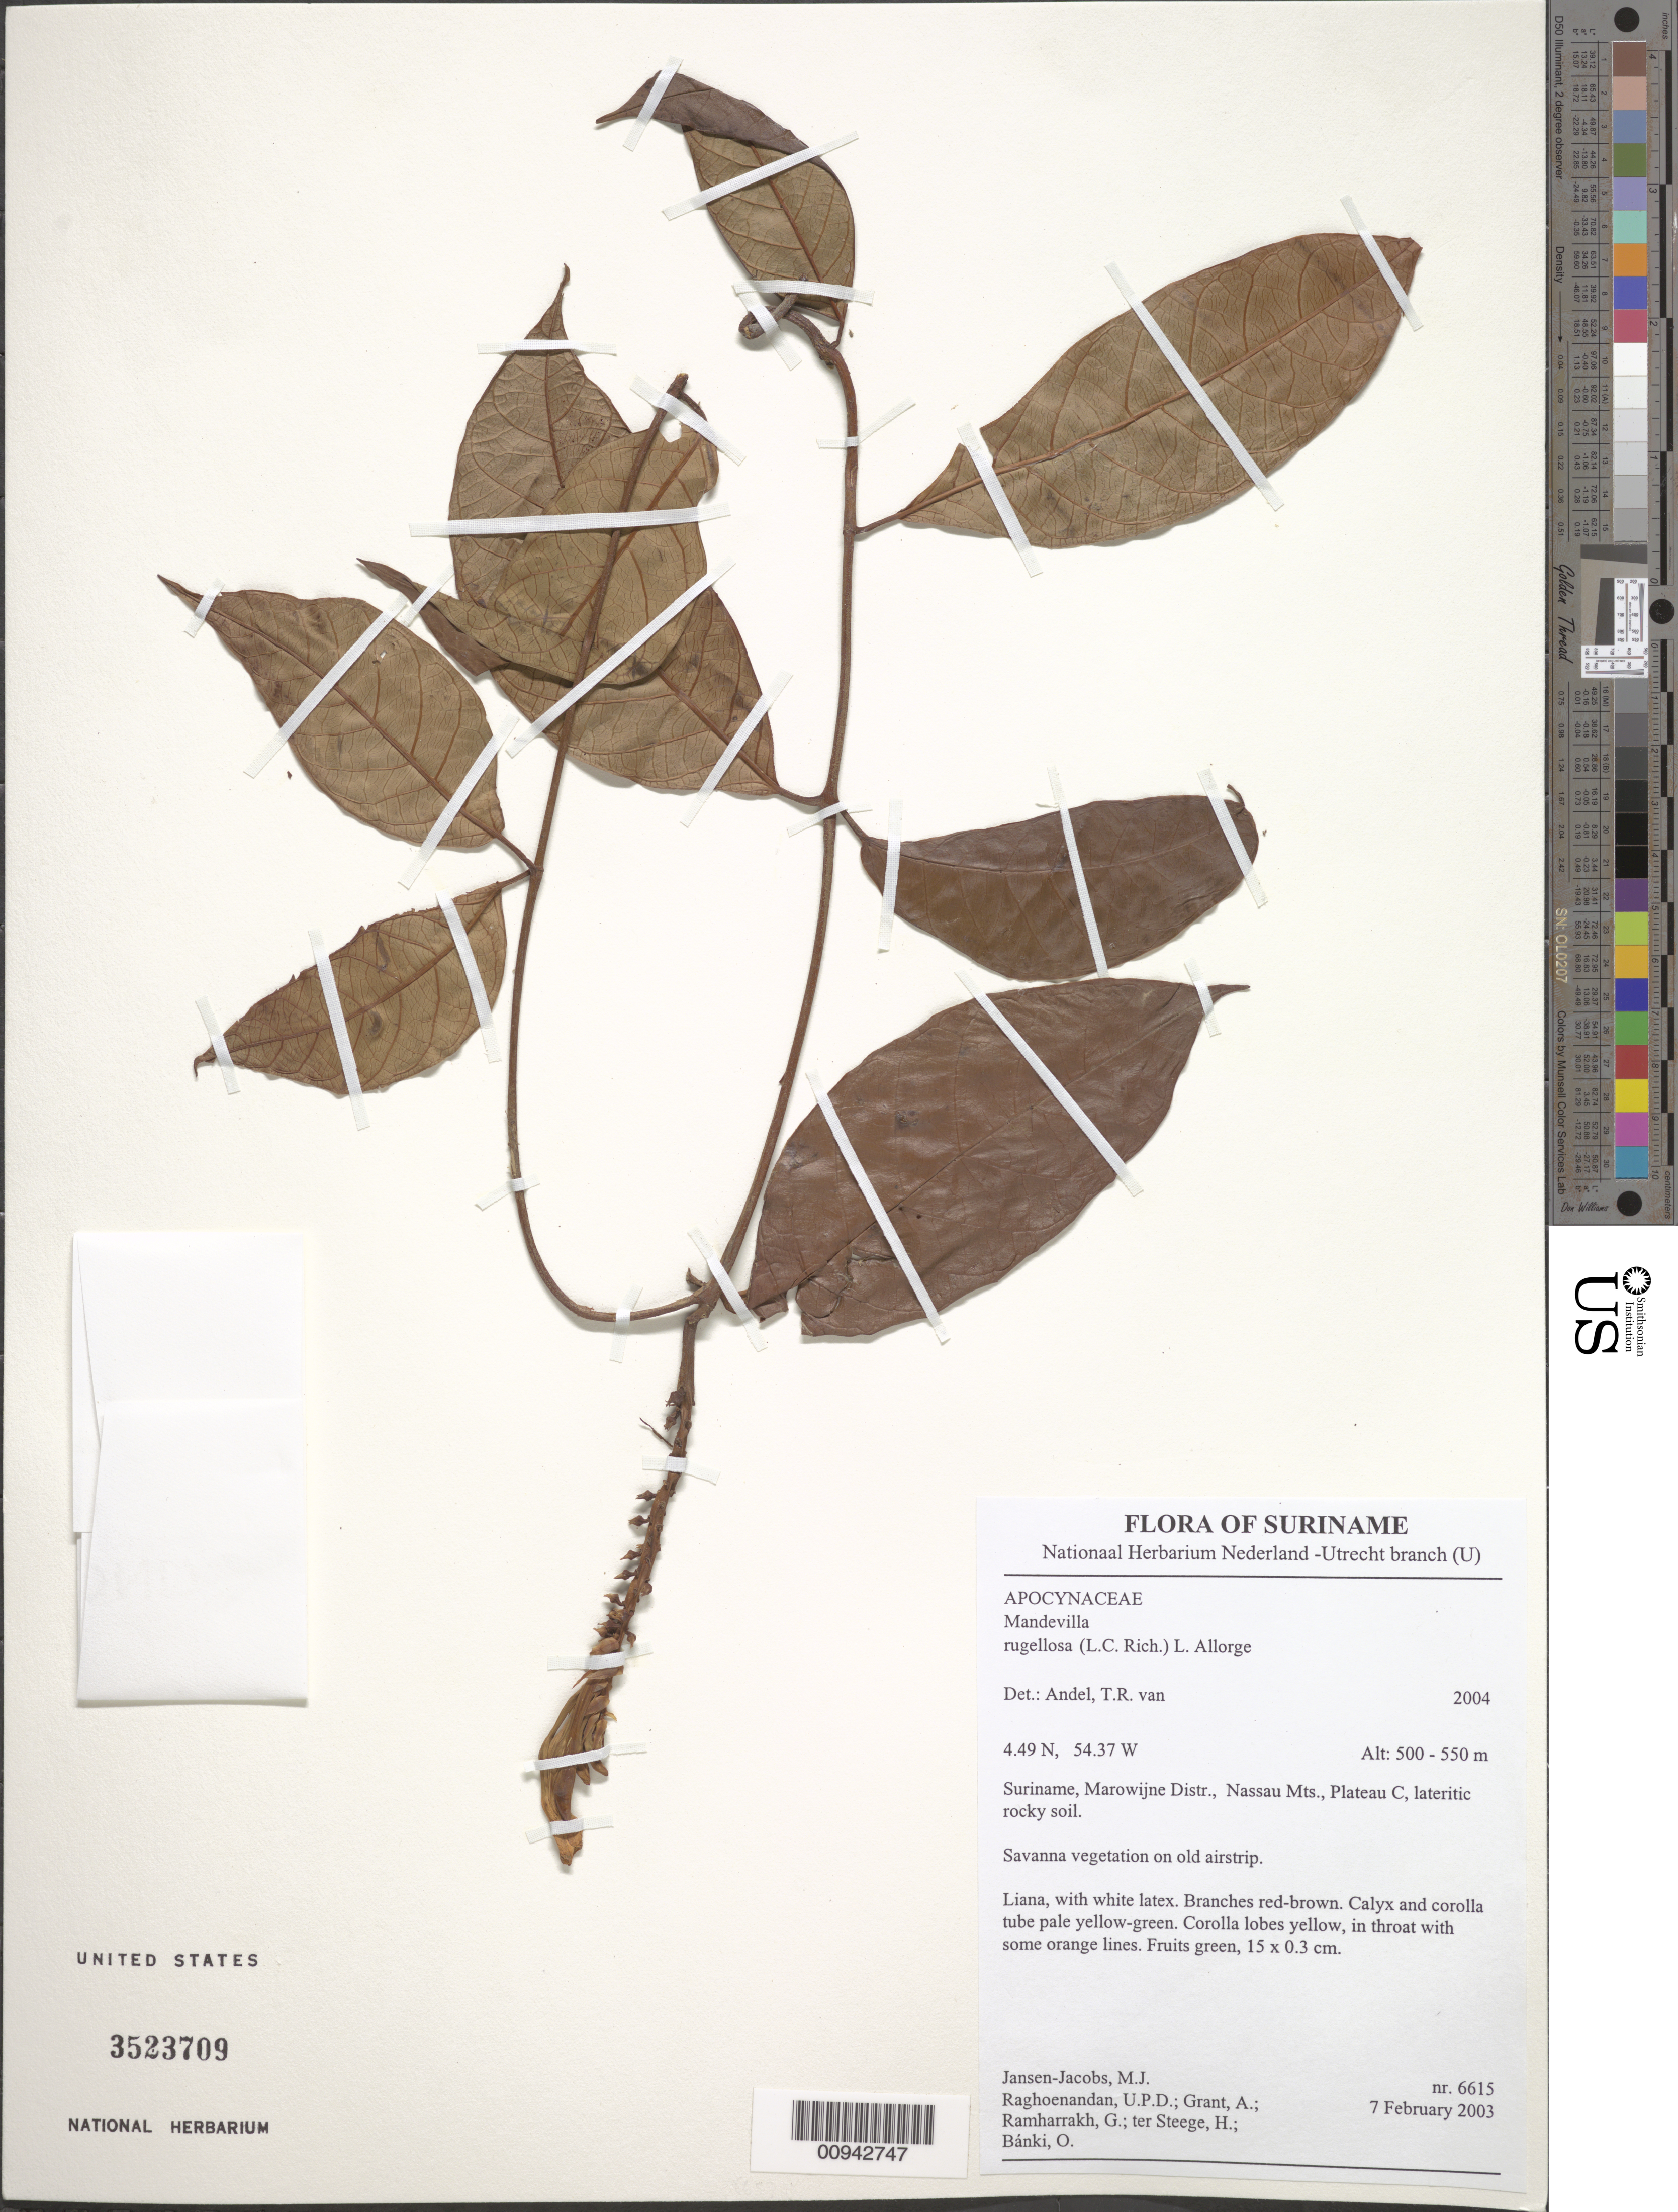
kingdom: Plantae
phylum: Tracheophyta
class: Magnoliopsida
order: Gentianales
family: Apocynaceae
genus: Mandevilla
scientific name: Mandevilla rugellosa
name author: (Rich.) L. Allorge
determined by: Andel, Tinde R. van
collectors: M. J. Jansen-Jacobs, U. Raghoenandan, A. Grant, G. Ramharrakh, H. ter Steege & O. Bánki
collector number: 6615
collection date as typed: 7-Feb-03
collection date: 2003-02-07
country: Suriname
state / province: Marowijne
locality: Nassau Mts., Plateau C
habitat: Lateritic rocky soil; savanna vegetation on old airstrip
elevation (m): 500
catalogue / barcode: US 3523709